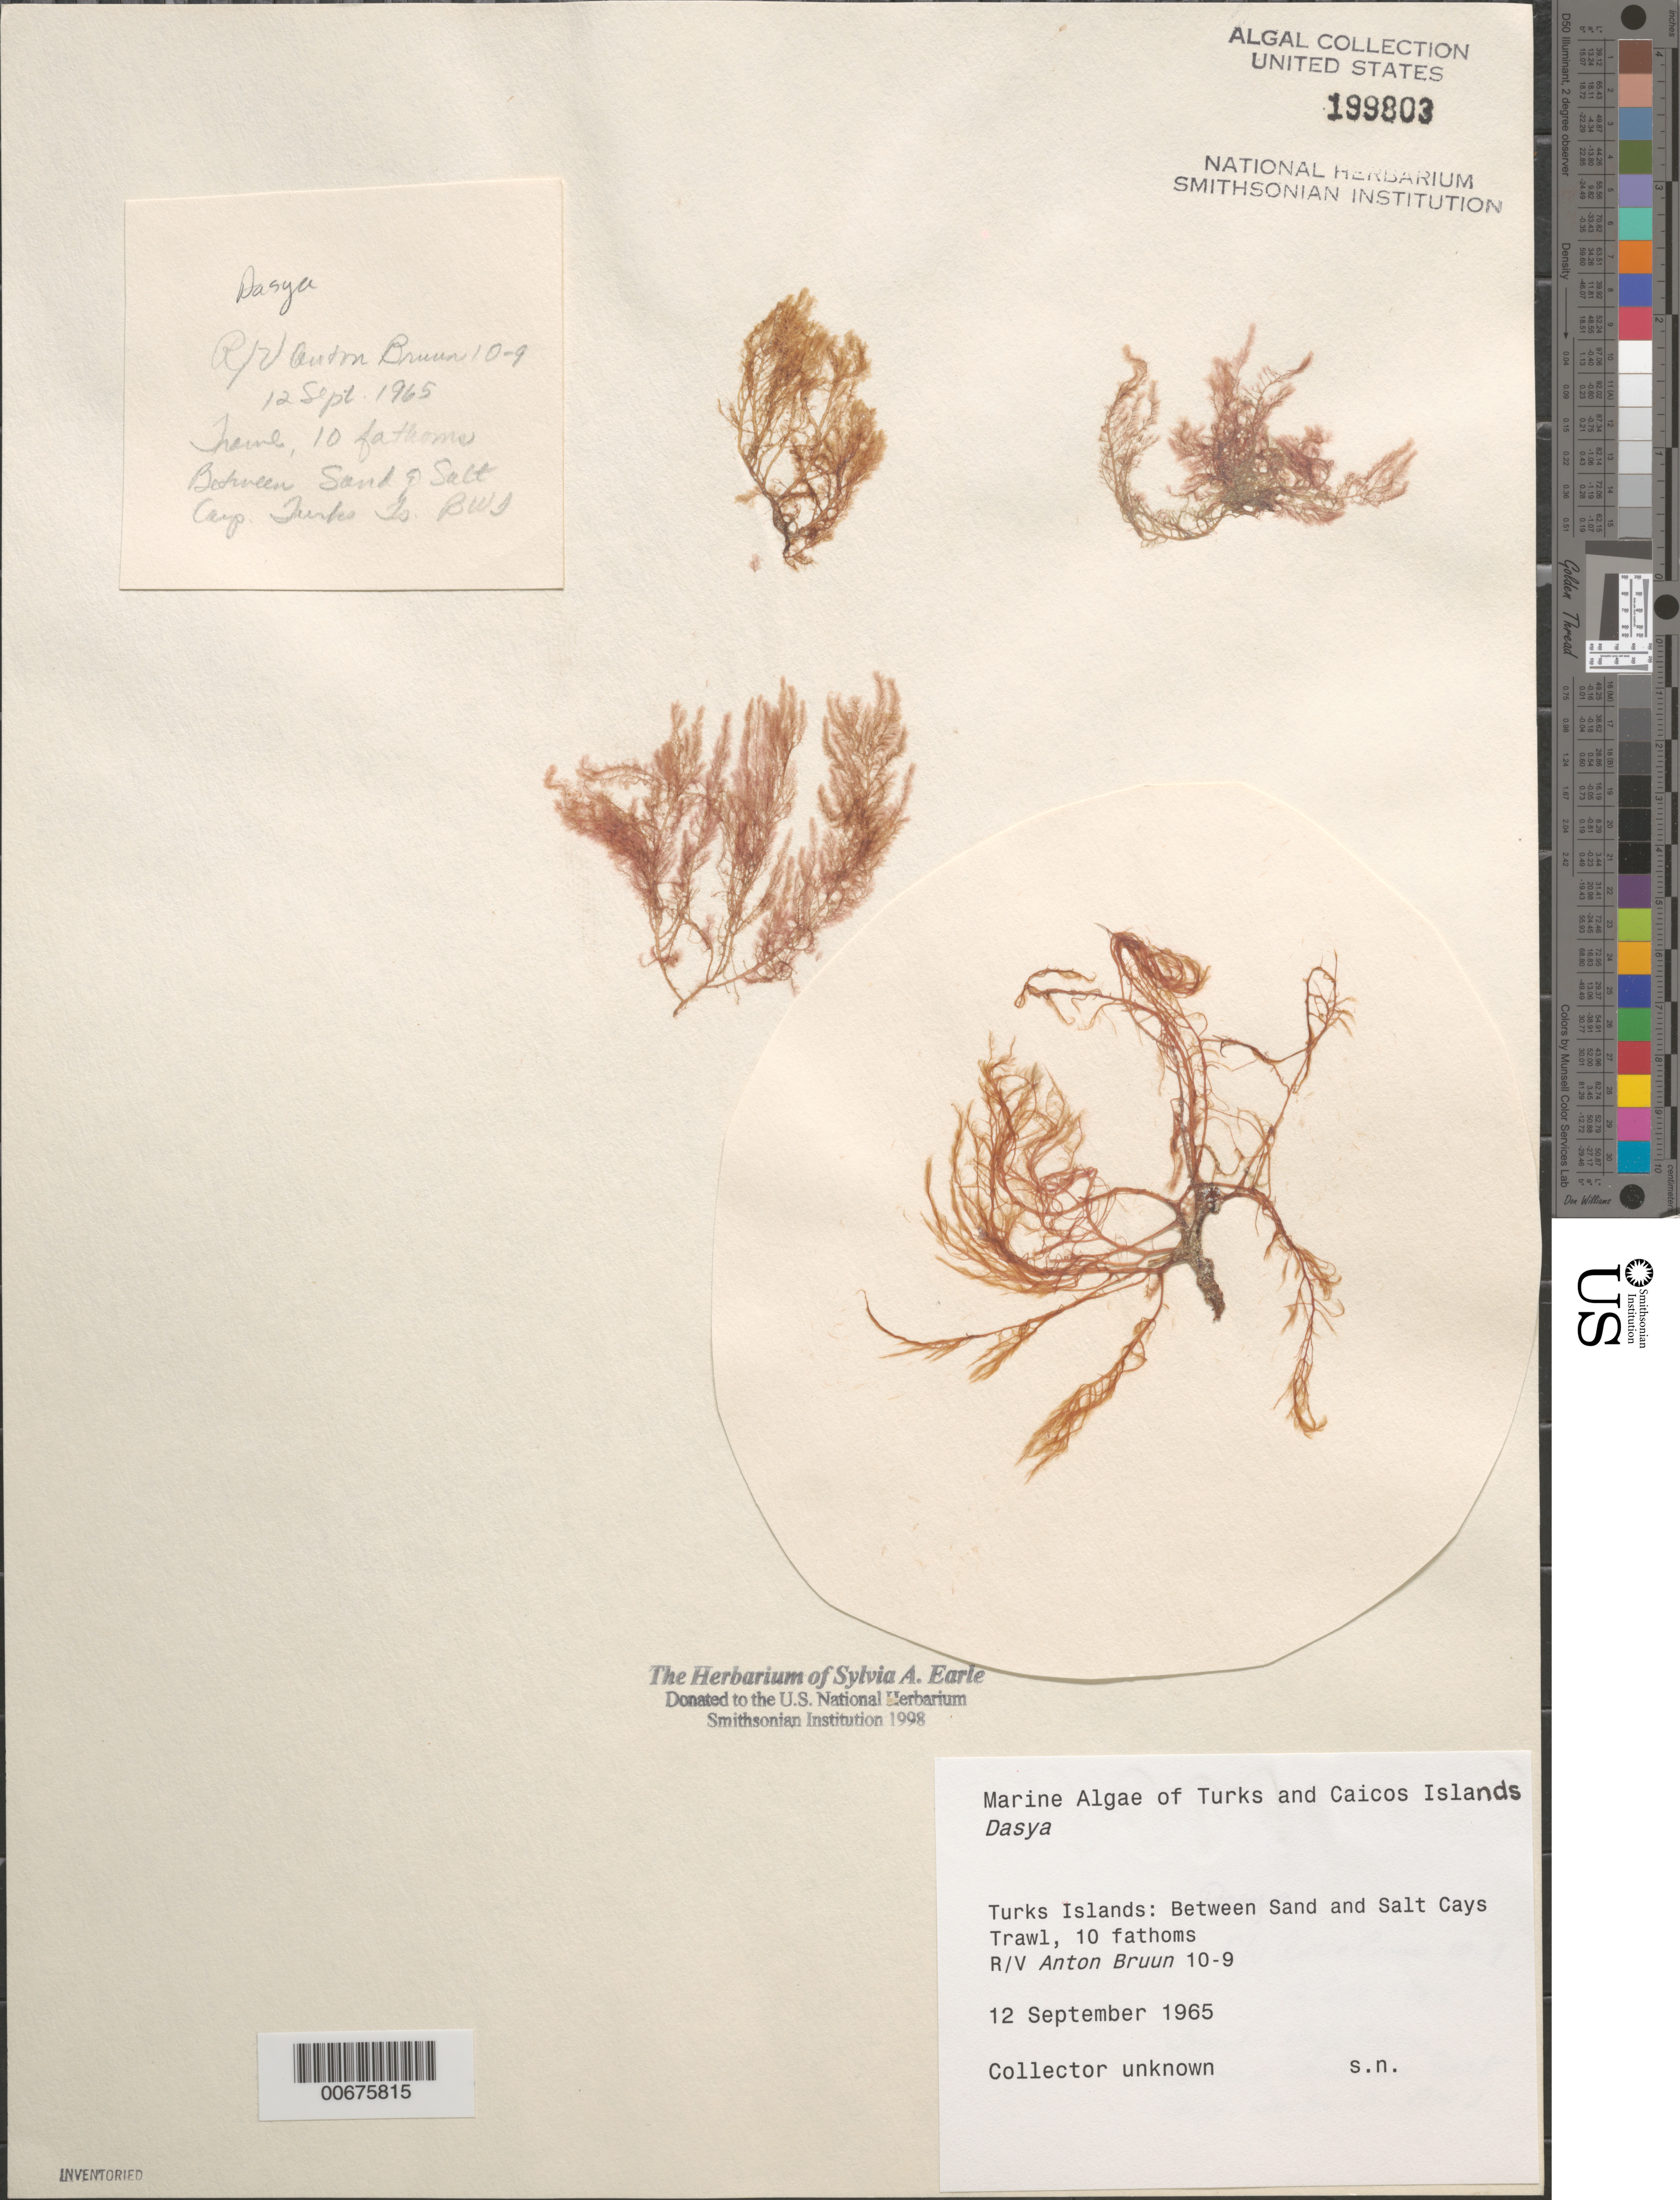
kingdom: Plantae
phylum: Rhodophyta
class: Florideophyceae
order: Ceramiales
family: Dasyaceae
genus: Dasya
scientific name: Dasya sp.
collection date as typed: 12 Sep 1965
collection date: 1965-09-12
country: Turks and Caicos Islands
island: Turks Islands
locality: Between Sand Cay and Salt Cay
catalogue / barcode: US 199803